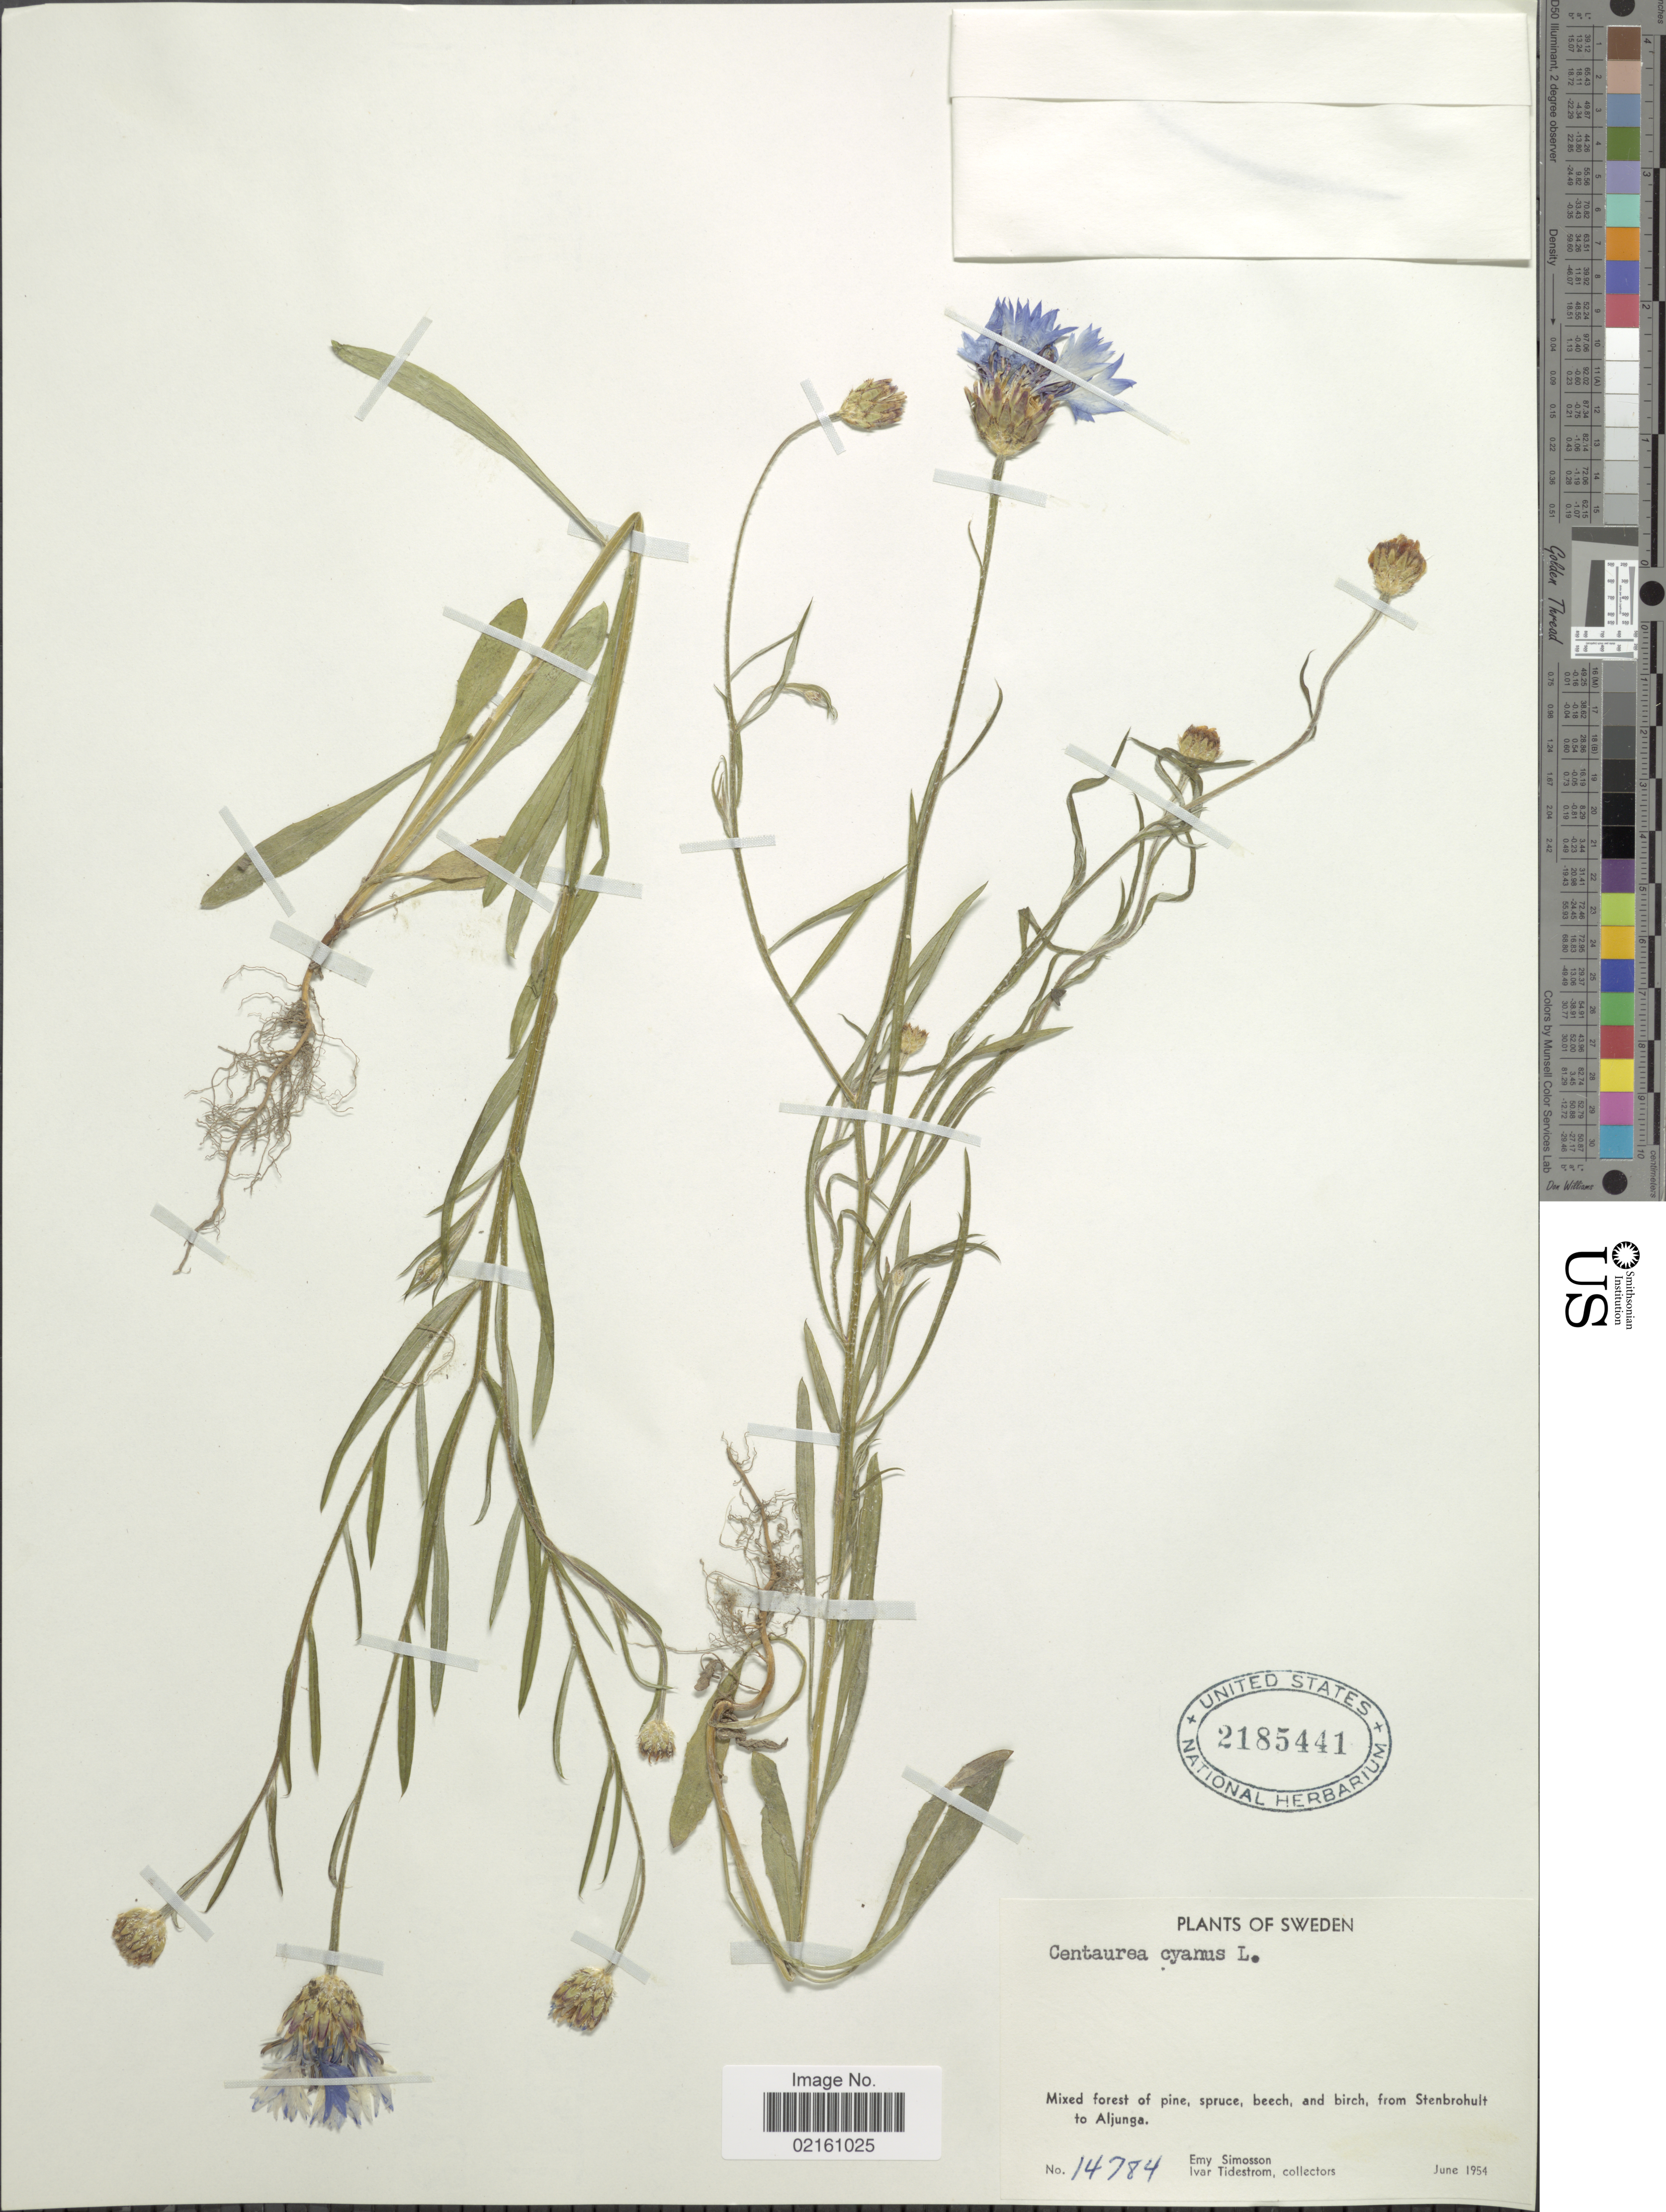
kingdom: Plantae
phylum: Tracheophyta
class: Magnoliopsida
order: Asterales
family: Asteraceae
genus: Centaurea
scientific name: Centaurea cyanus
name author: L.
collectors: E. Simosson & I. F. Tidestrom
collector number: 14784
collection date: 1954-06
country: Sweden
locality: From Stenbrohult to Aljunga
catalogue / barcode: US 2185441